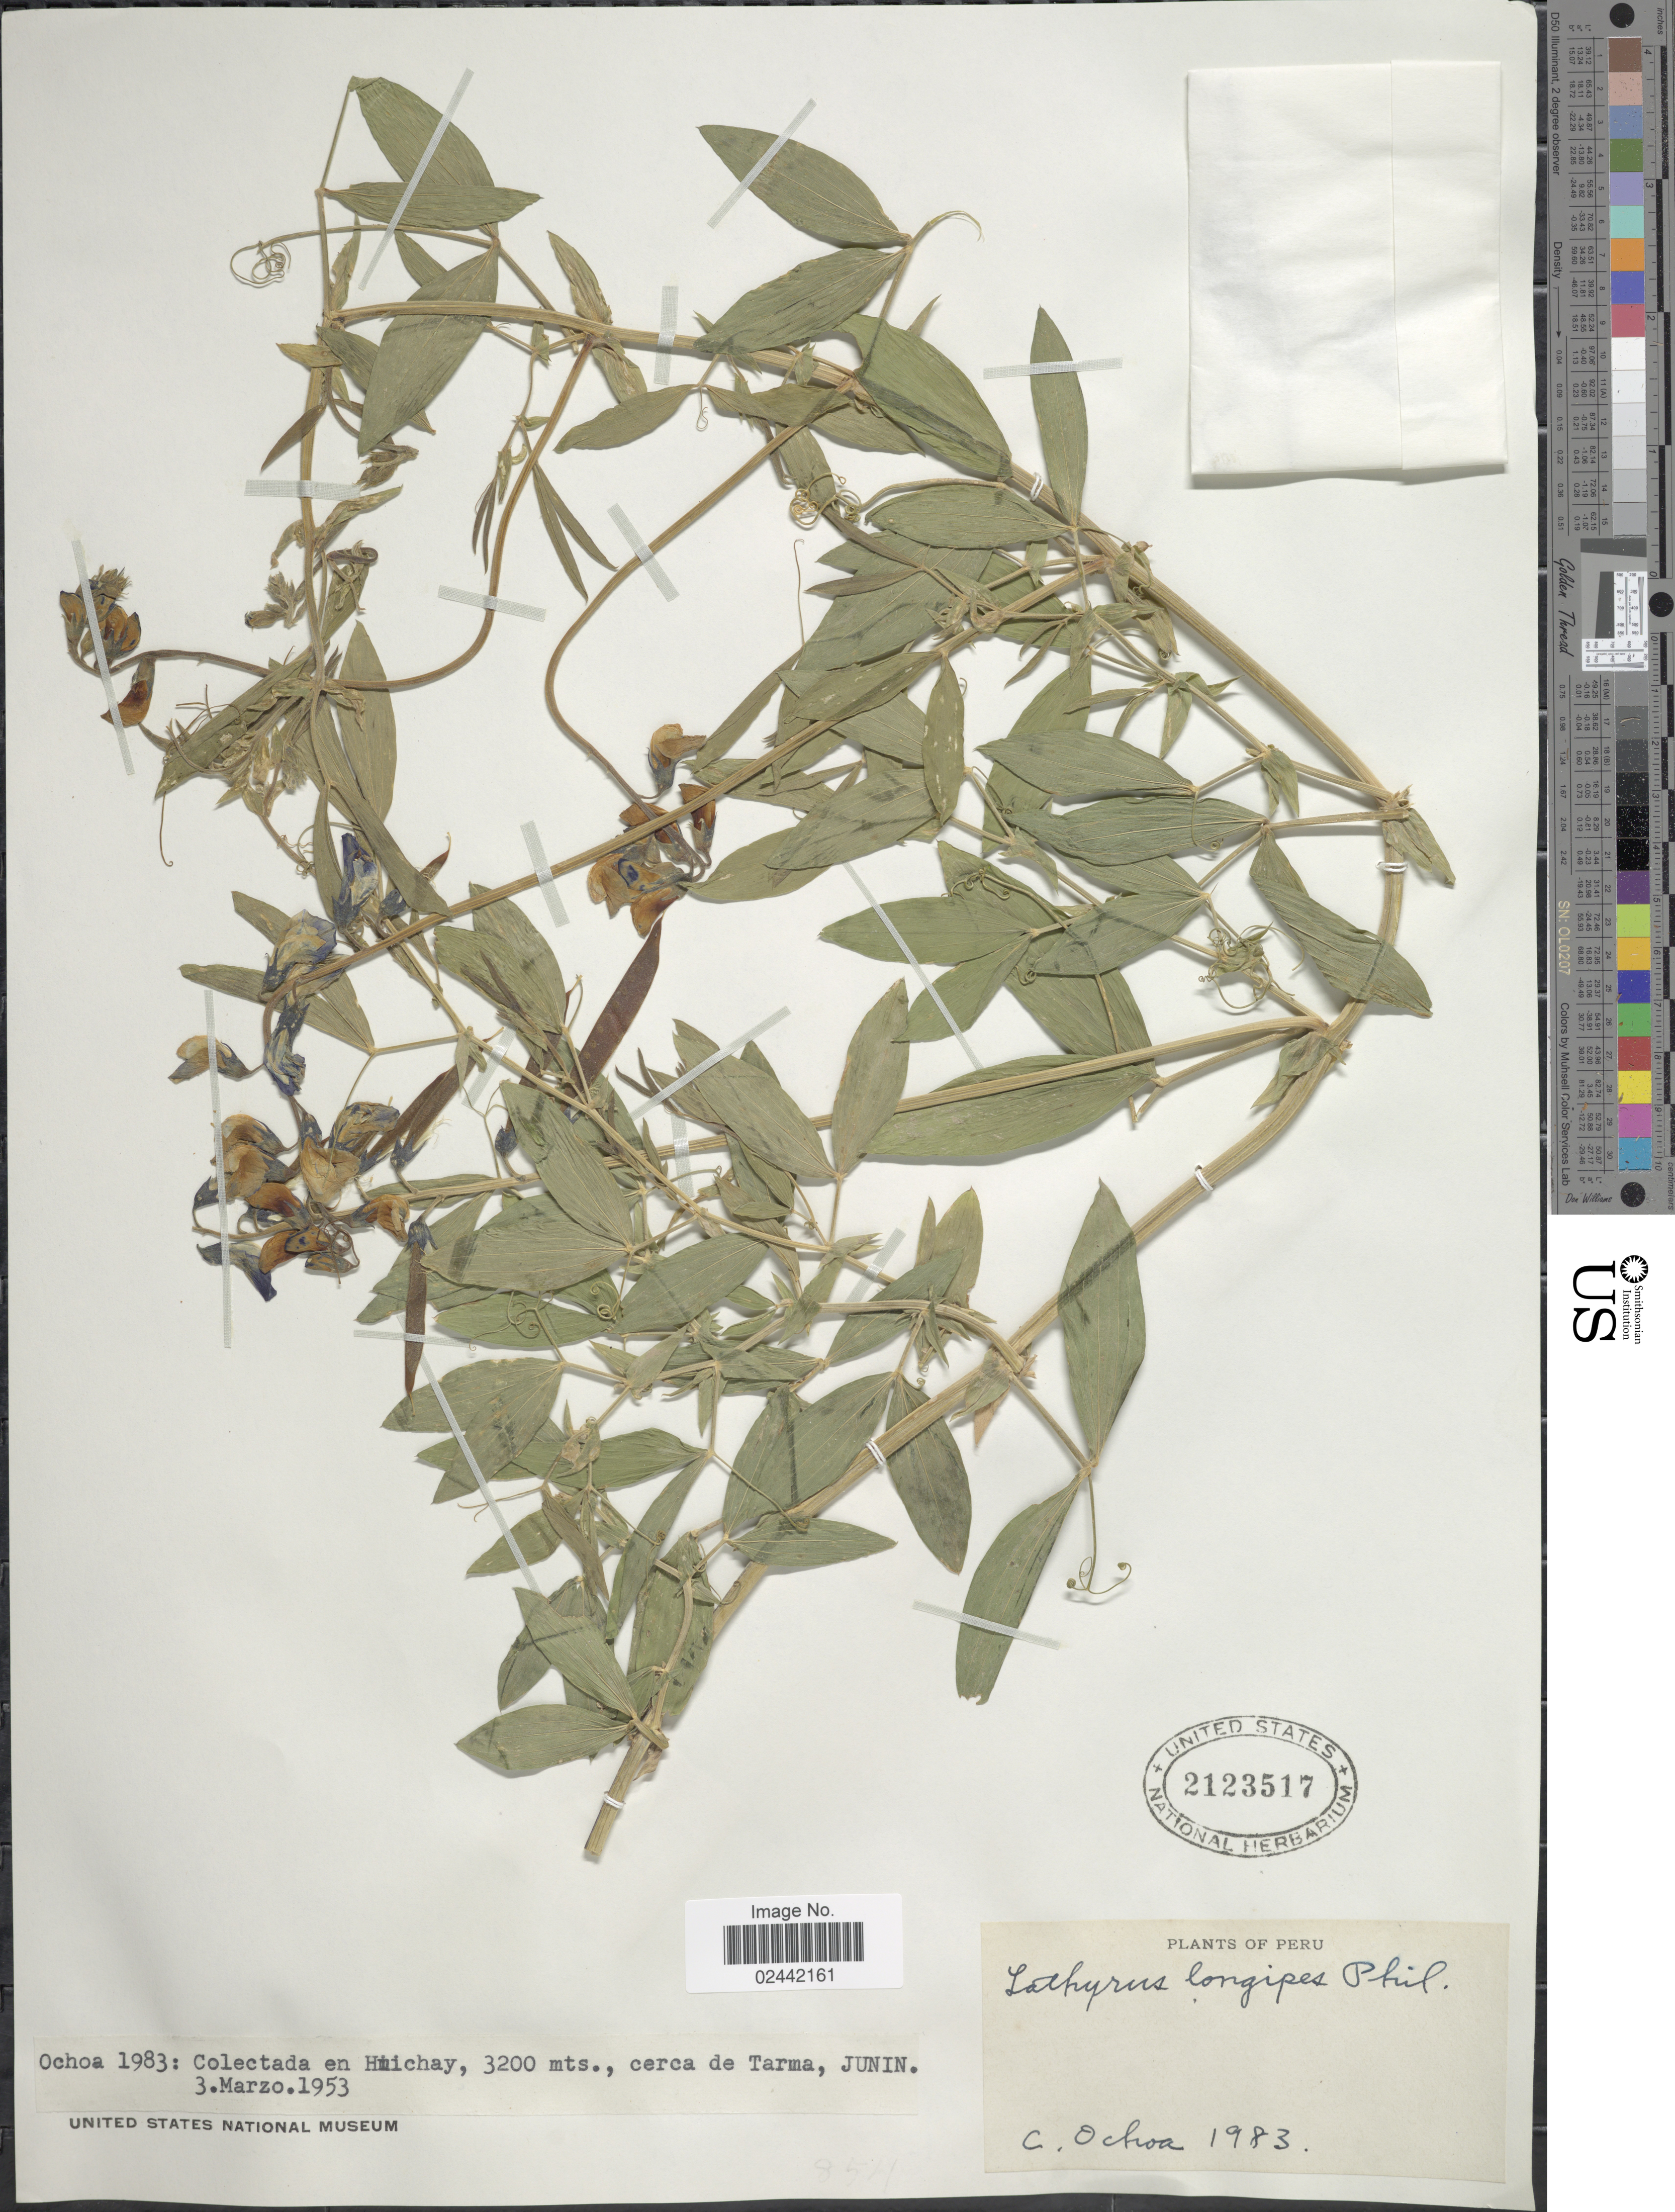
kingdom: Plantae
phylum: Tracheophyta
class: Magnoliopsida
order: Fabales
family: Fabaceae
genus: Lathyrus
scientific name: Lathyrus longipes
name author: Phil.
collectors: C. Ochoa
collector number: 1983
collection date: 1953-03-03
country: Peru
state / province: Junín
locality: En Huichay, cerca de Tarma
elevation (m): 3200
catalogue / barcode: US 2123517